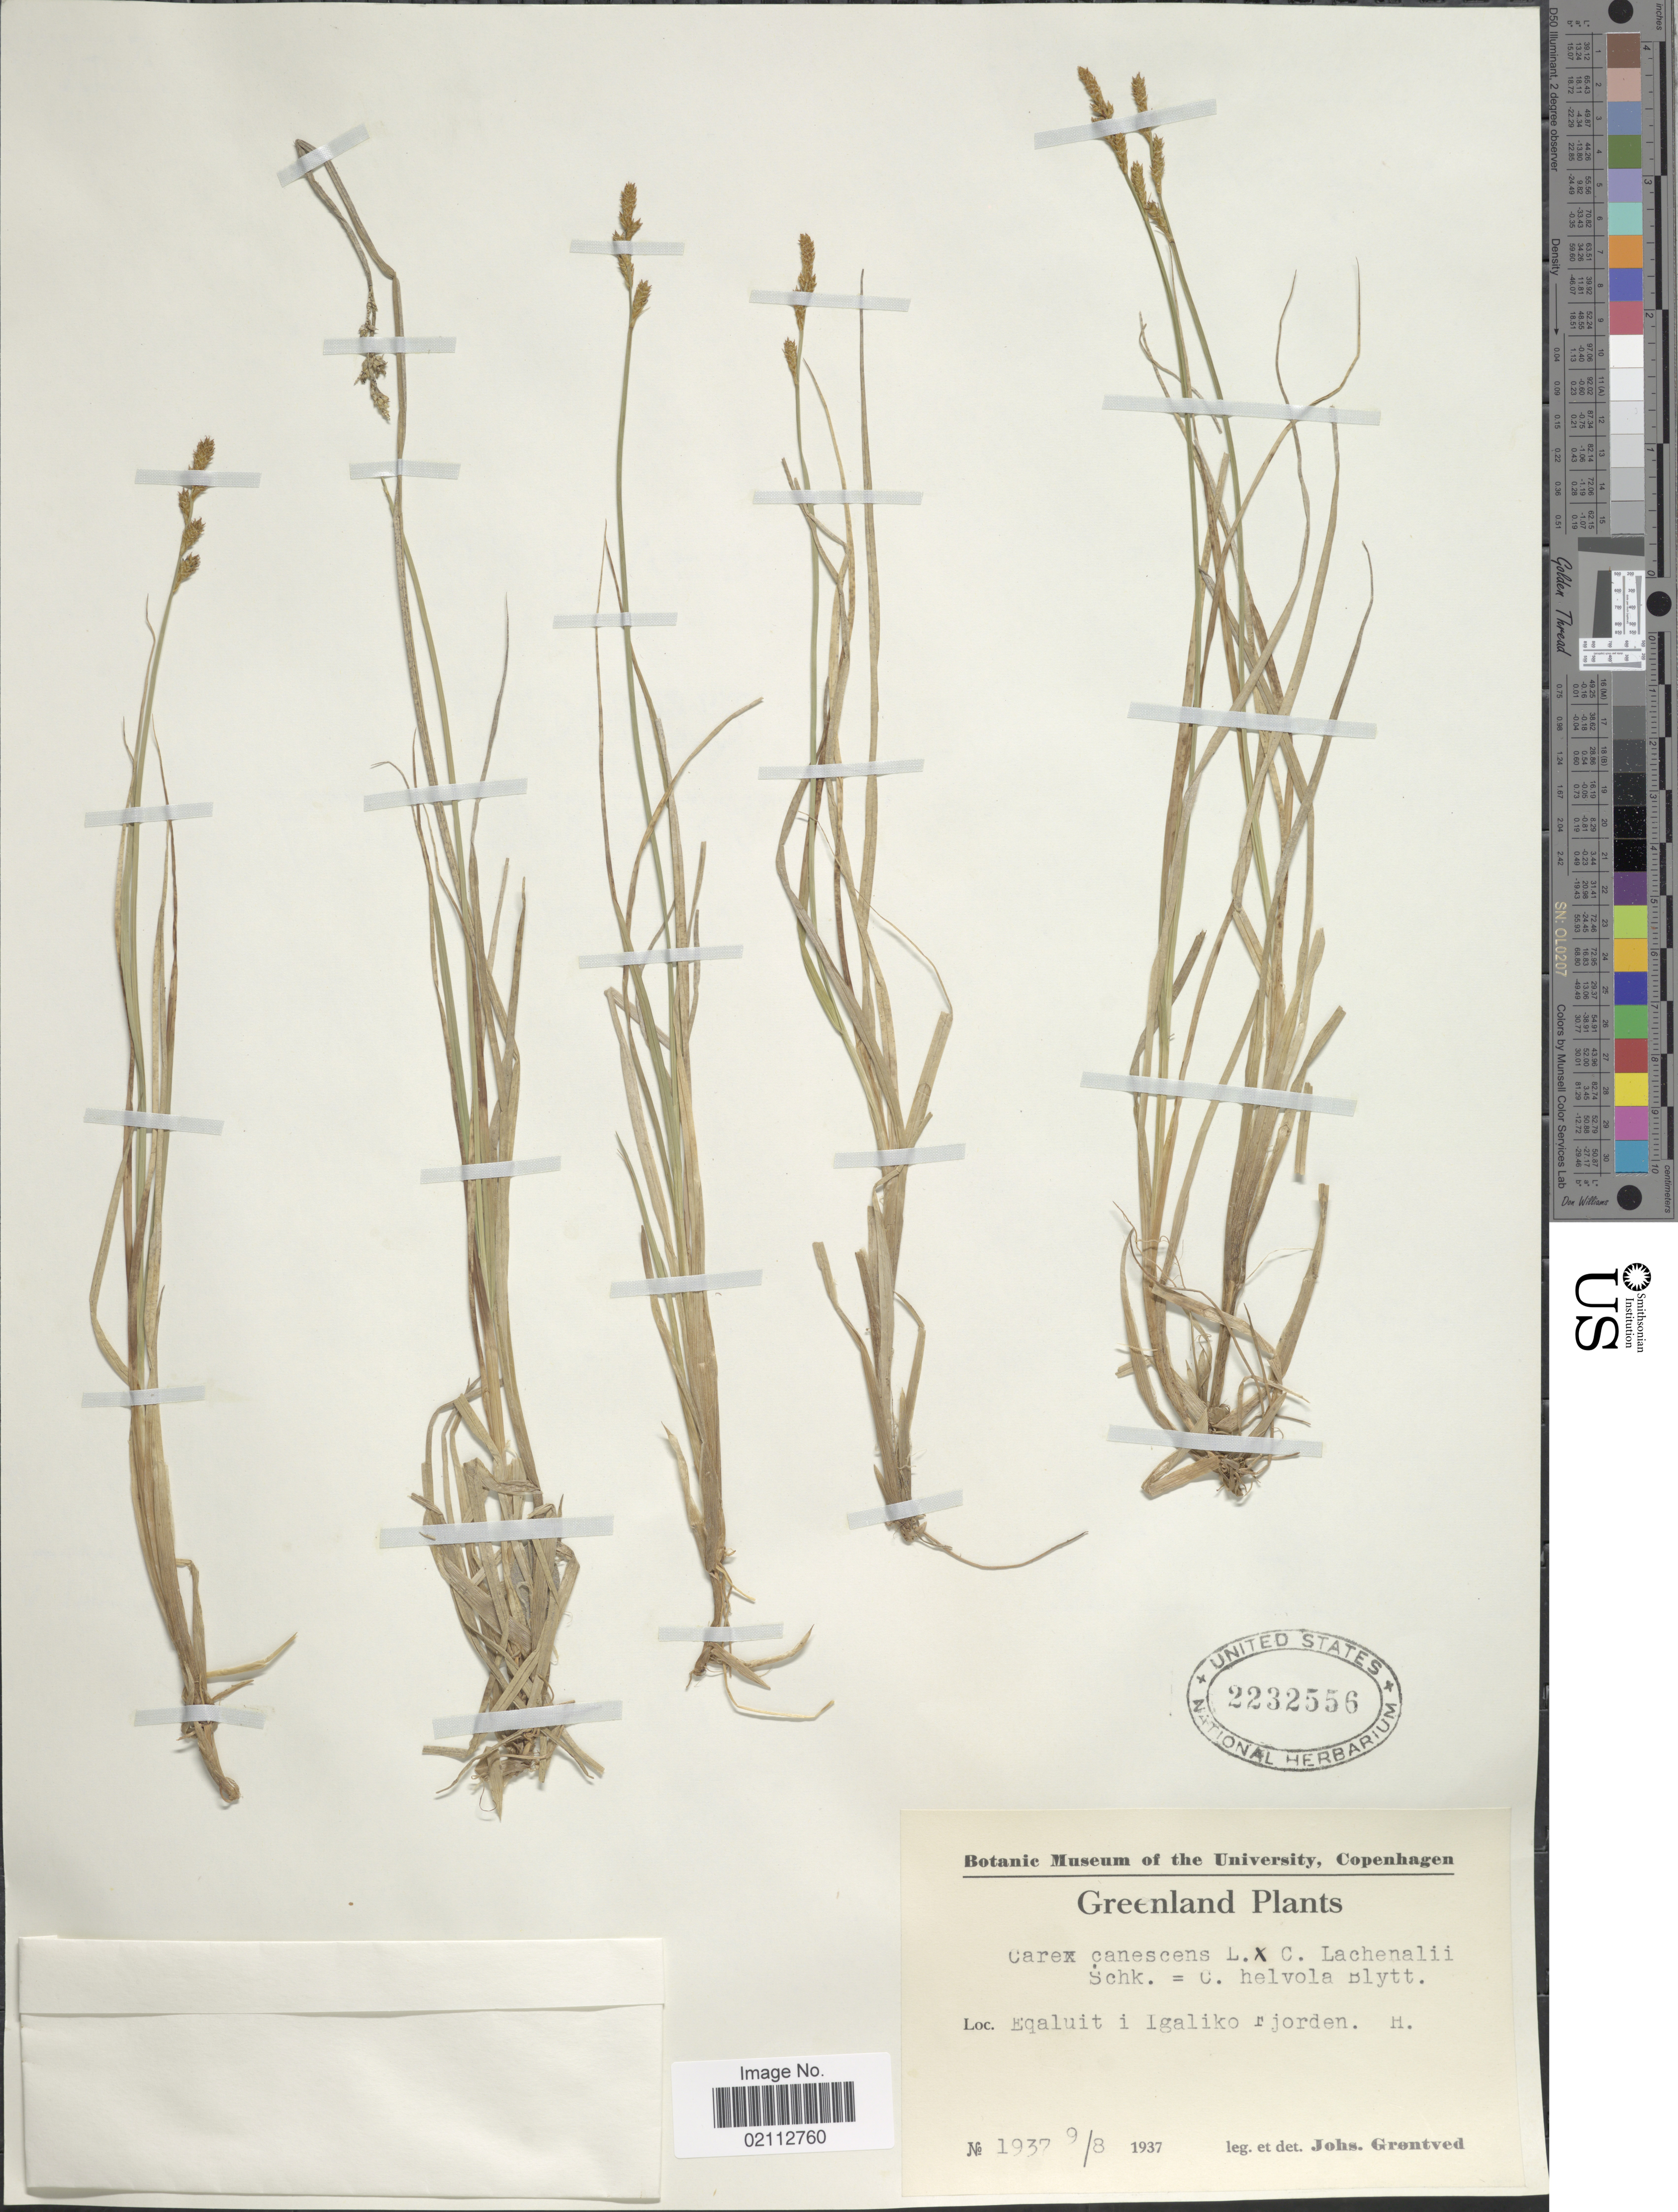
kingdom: Plantae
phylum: Tracheophyta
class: Liliopsida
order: Poales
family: Cyperaceae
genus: Carex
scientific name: Carex x helvola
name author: Blytt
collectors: J. Grøntved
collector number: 1937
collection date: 1937-08-09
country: Greenland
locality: Eqaluit i Igaliko Fjorden. H.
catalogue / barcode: US 2232556